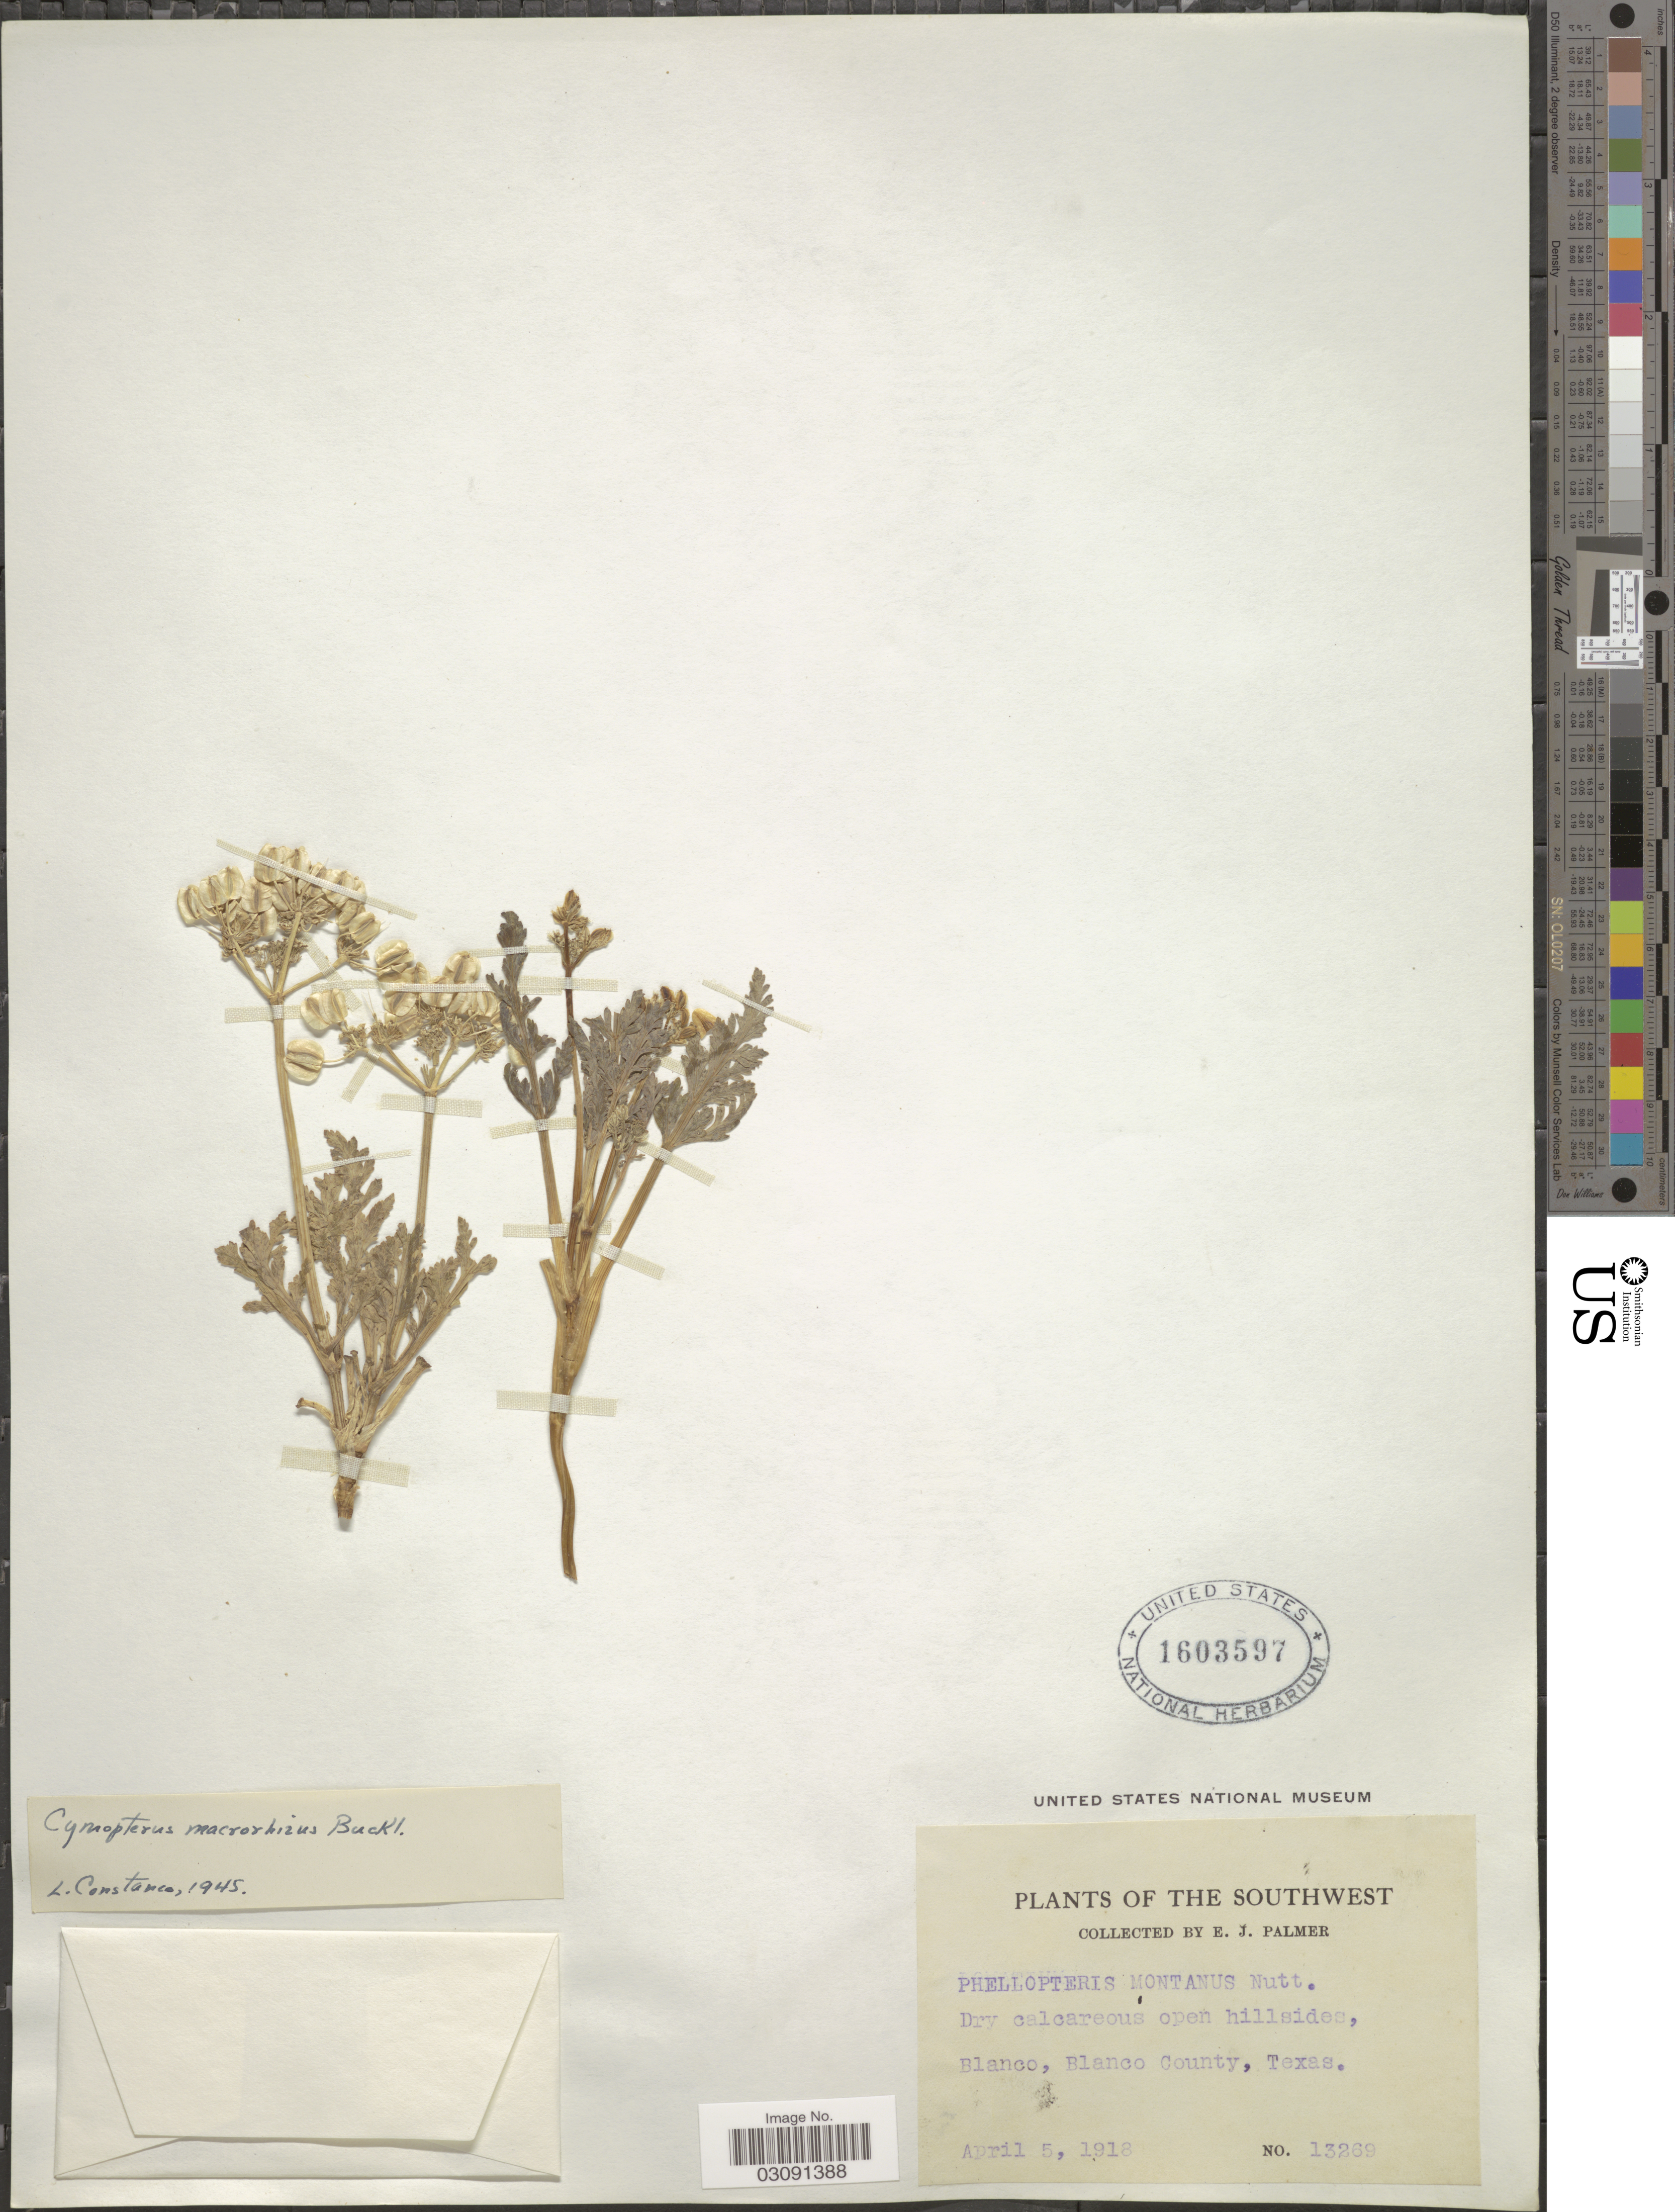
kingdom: Plantae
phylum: Tracheophyta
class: Magnoliopsida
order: Apiales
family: Apiaceae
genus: Cymopterus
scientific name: Cymopterus macrorhizus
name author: Buckley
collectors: E. J. Palmer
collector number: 13269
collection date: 1918-04-05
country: United States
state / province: Texas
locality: Southwest. Blanco, Blanco County.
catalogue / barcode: US 1603597